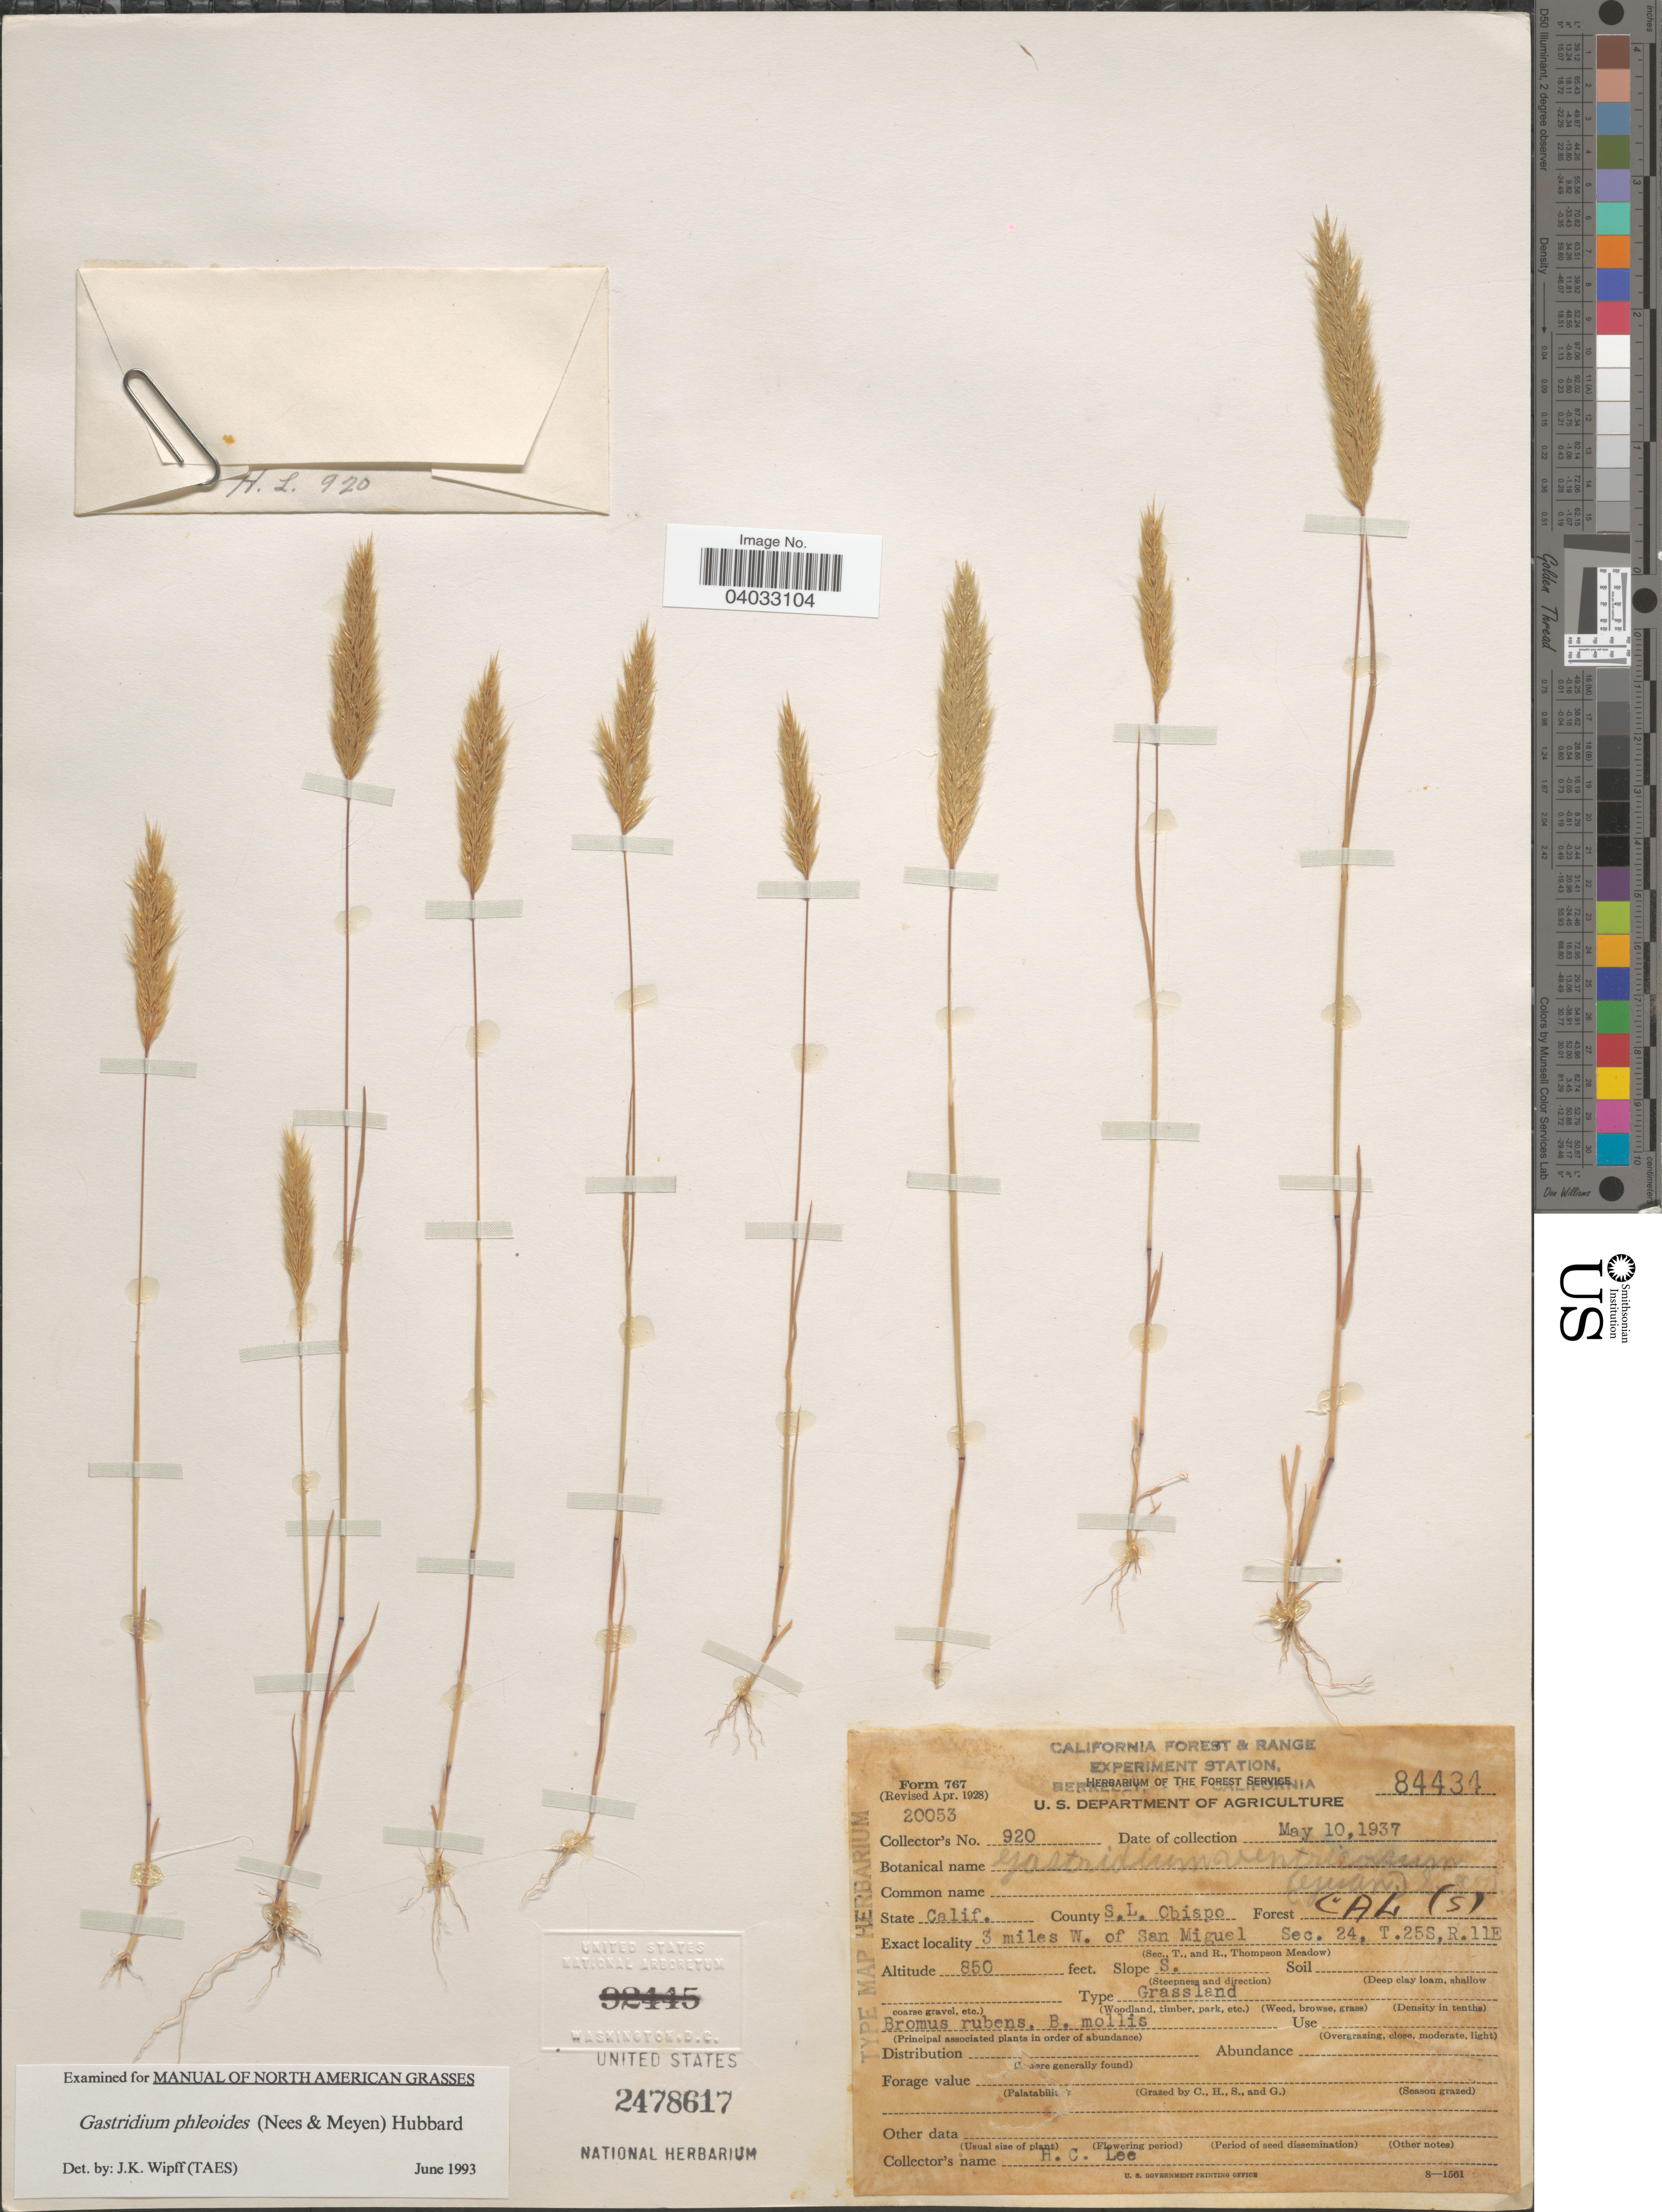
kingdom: Plantae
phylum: Tracheophyta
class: Liliopsida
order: Poales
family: Poaceae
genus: Gastridium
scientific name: Gastridium phleoides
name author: (Nees) C.E. Hubb.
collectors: H. Lee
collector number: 920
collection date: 1937-05-10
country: United States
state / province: California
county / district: San Luis Obispo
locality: County S.L. Obispo. Forest Cal (S). 3 miles W. of San Miguel. Sec. 24, T.25S,R.11E. Slope S.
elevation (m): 259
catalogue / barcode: US 2478617